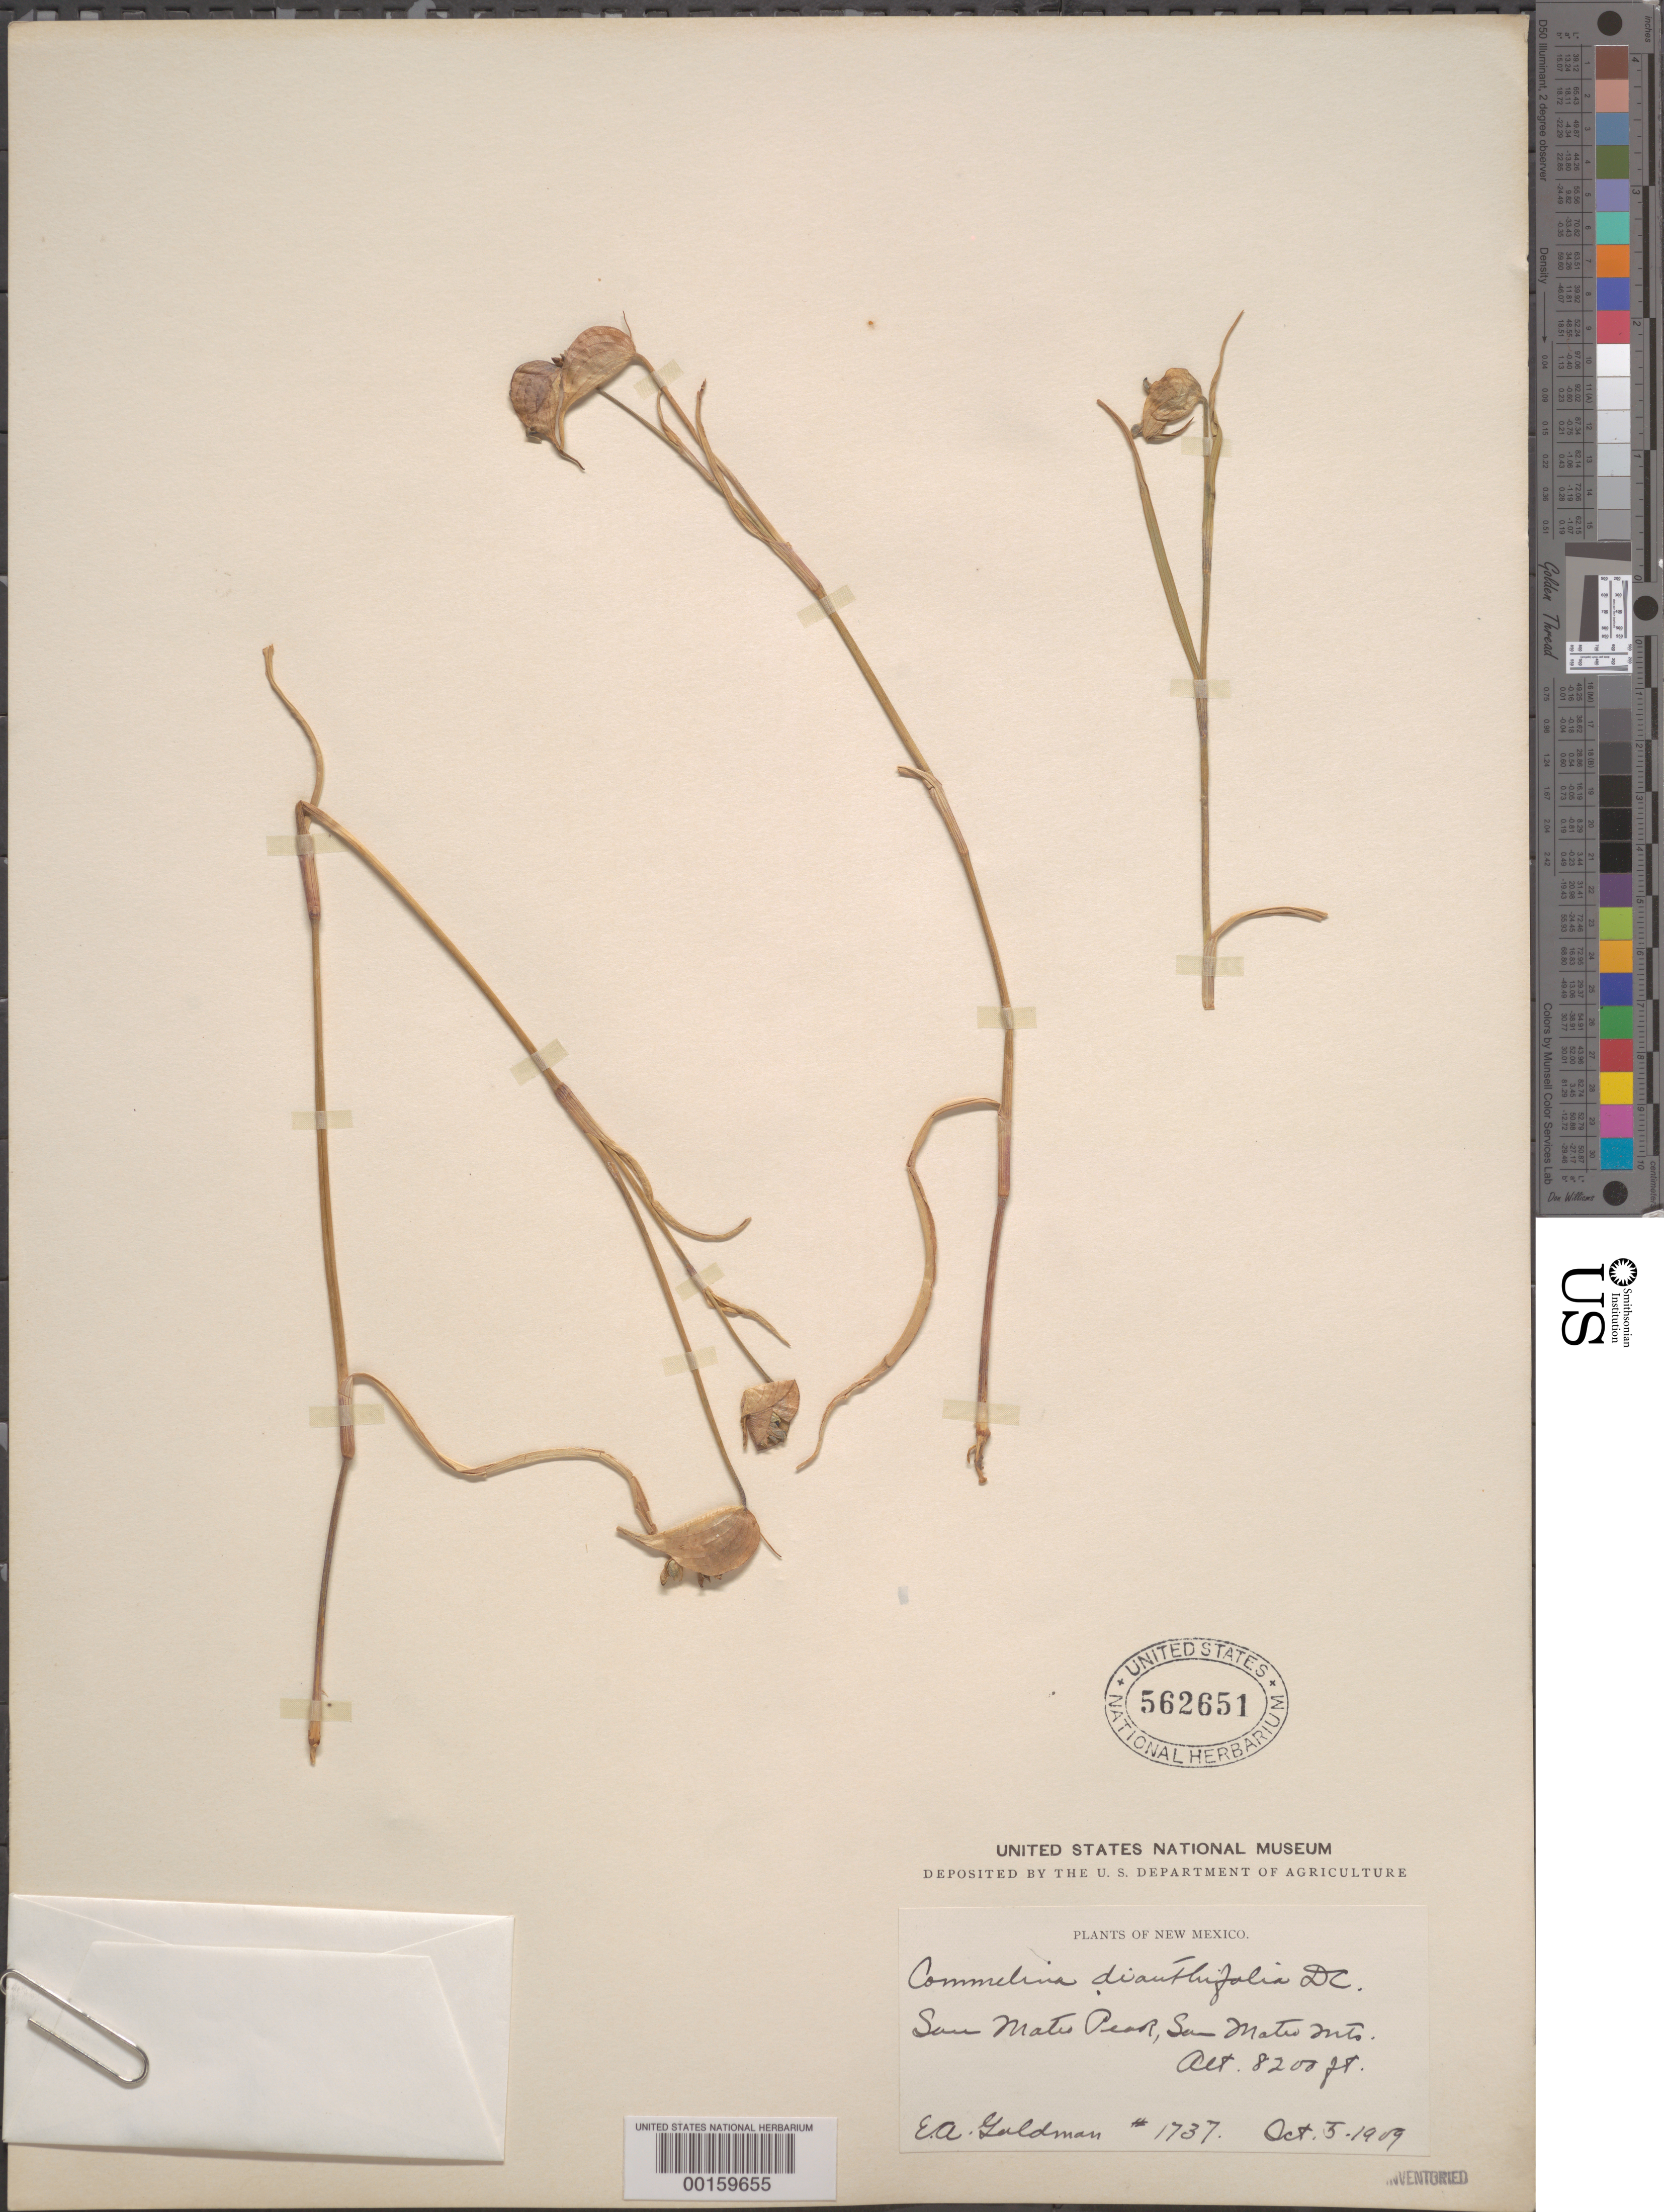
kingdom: Plantae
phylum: Tracheophyta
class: Liliopsida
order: Commelinales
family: Commelinaceae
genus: Commelina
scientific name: Commelina dianthifolia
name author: Redouté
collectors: E. A. Goldman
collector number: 1737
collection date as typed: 05 Oct 1909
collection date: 1909-10-05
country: United States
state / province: New Mexico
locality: San mateo mts., san mateo peak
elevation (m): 2501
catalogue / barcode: US 562651